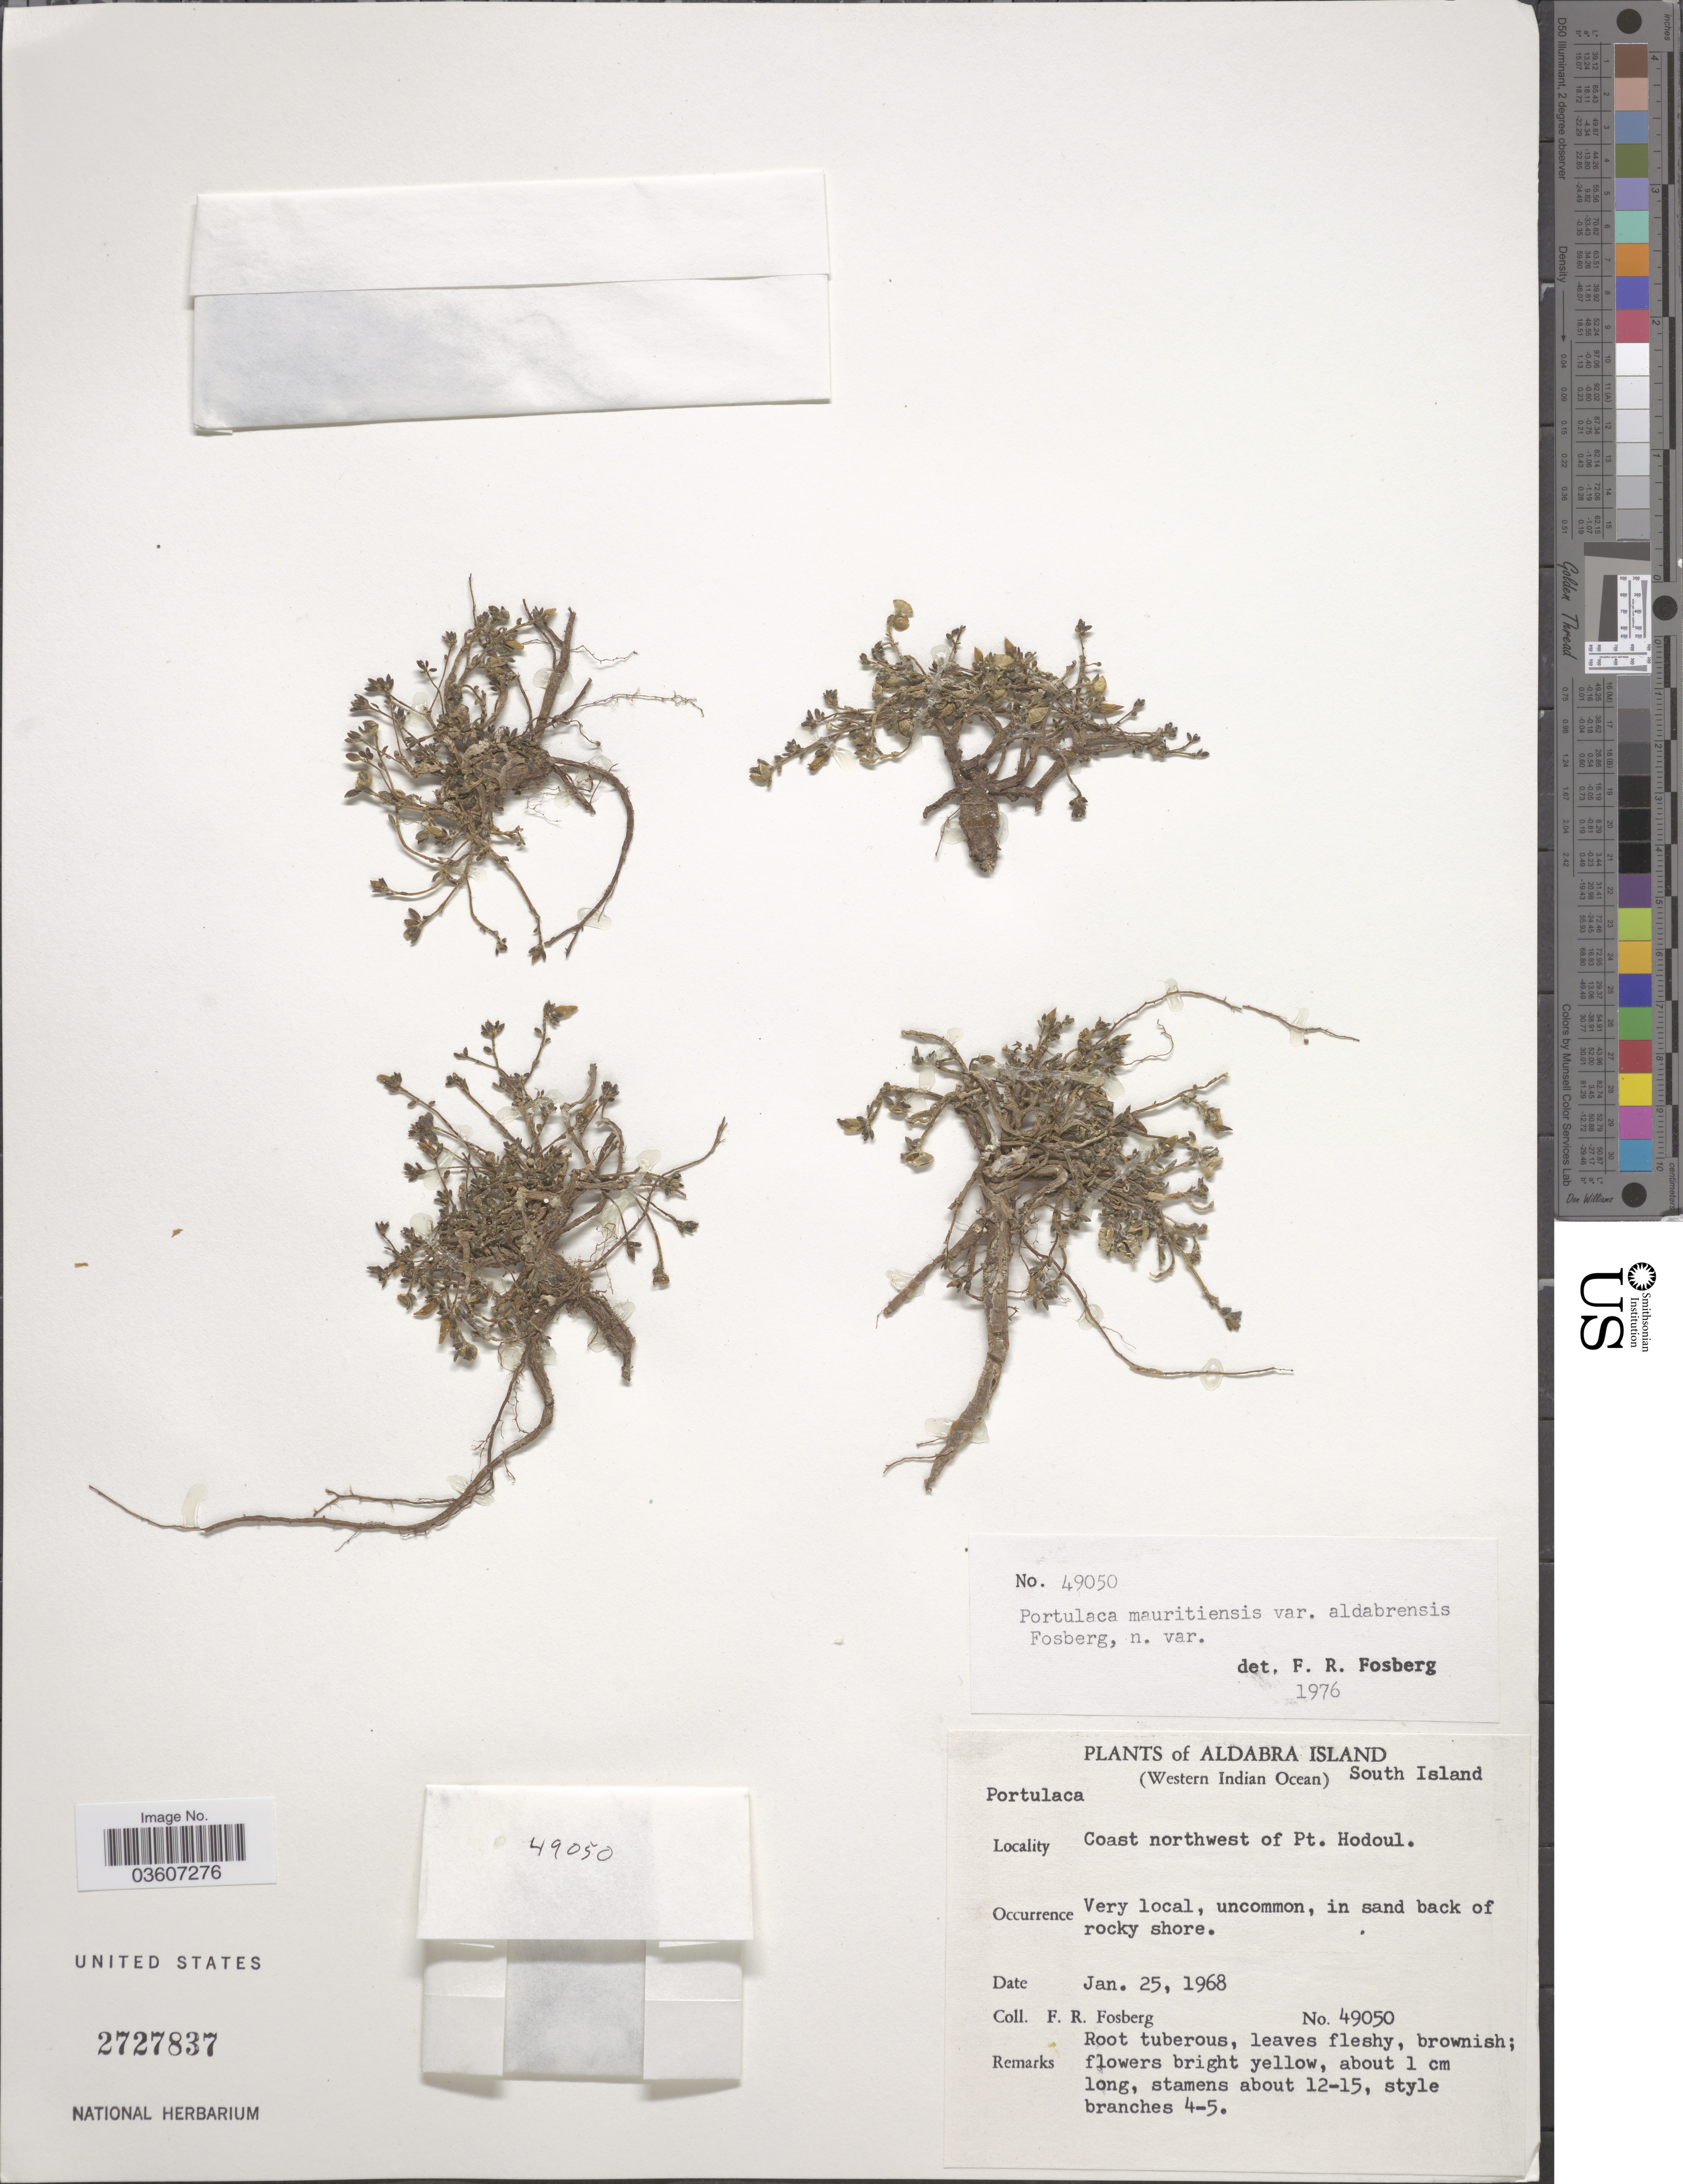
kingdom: Plantae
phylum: Tracheophyta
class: Magnoliopsida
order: Caryophyllales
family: Portulacaceae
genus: Portulaca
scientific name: Portulaca mauritiensis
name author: Poelln.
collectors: F. R. Fosberg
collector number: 49050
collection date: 1968-01-25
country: Seychelles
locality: Aldabra Island (Western Indian Ocean) South Island. Coast northwest of Pt. Hodoul.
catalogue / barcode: US 2727837